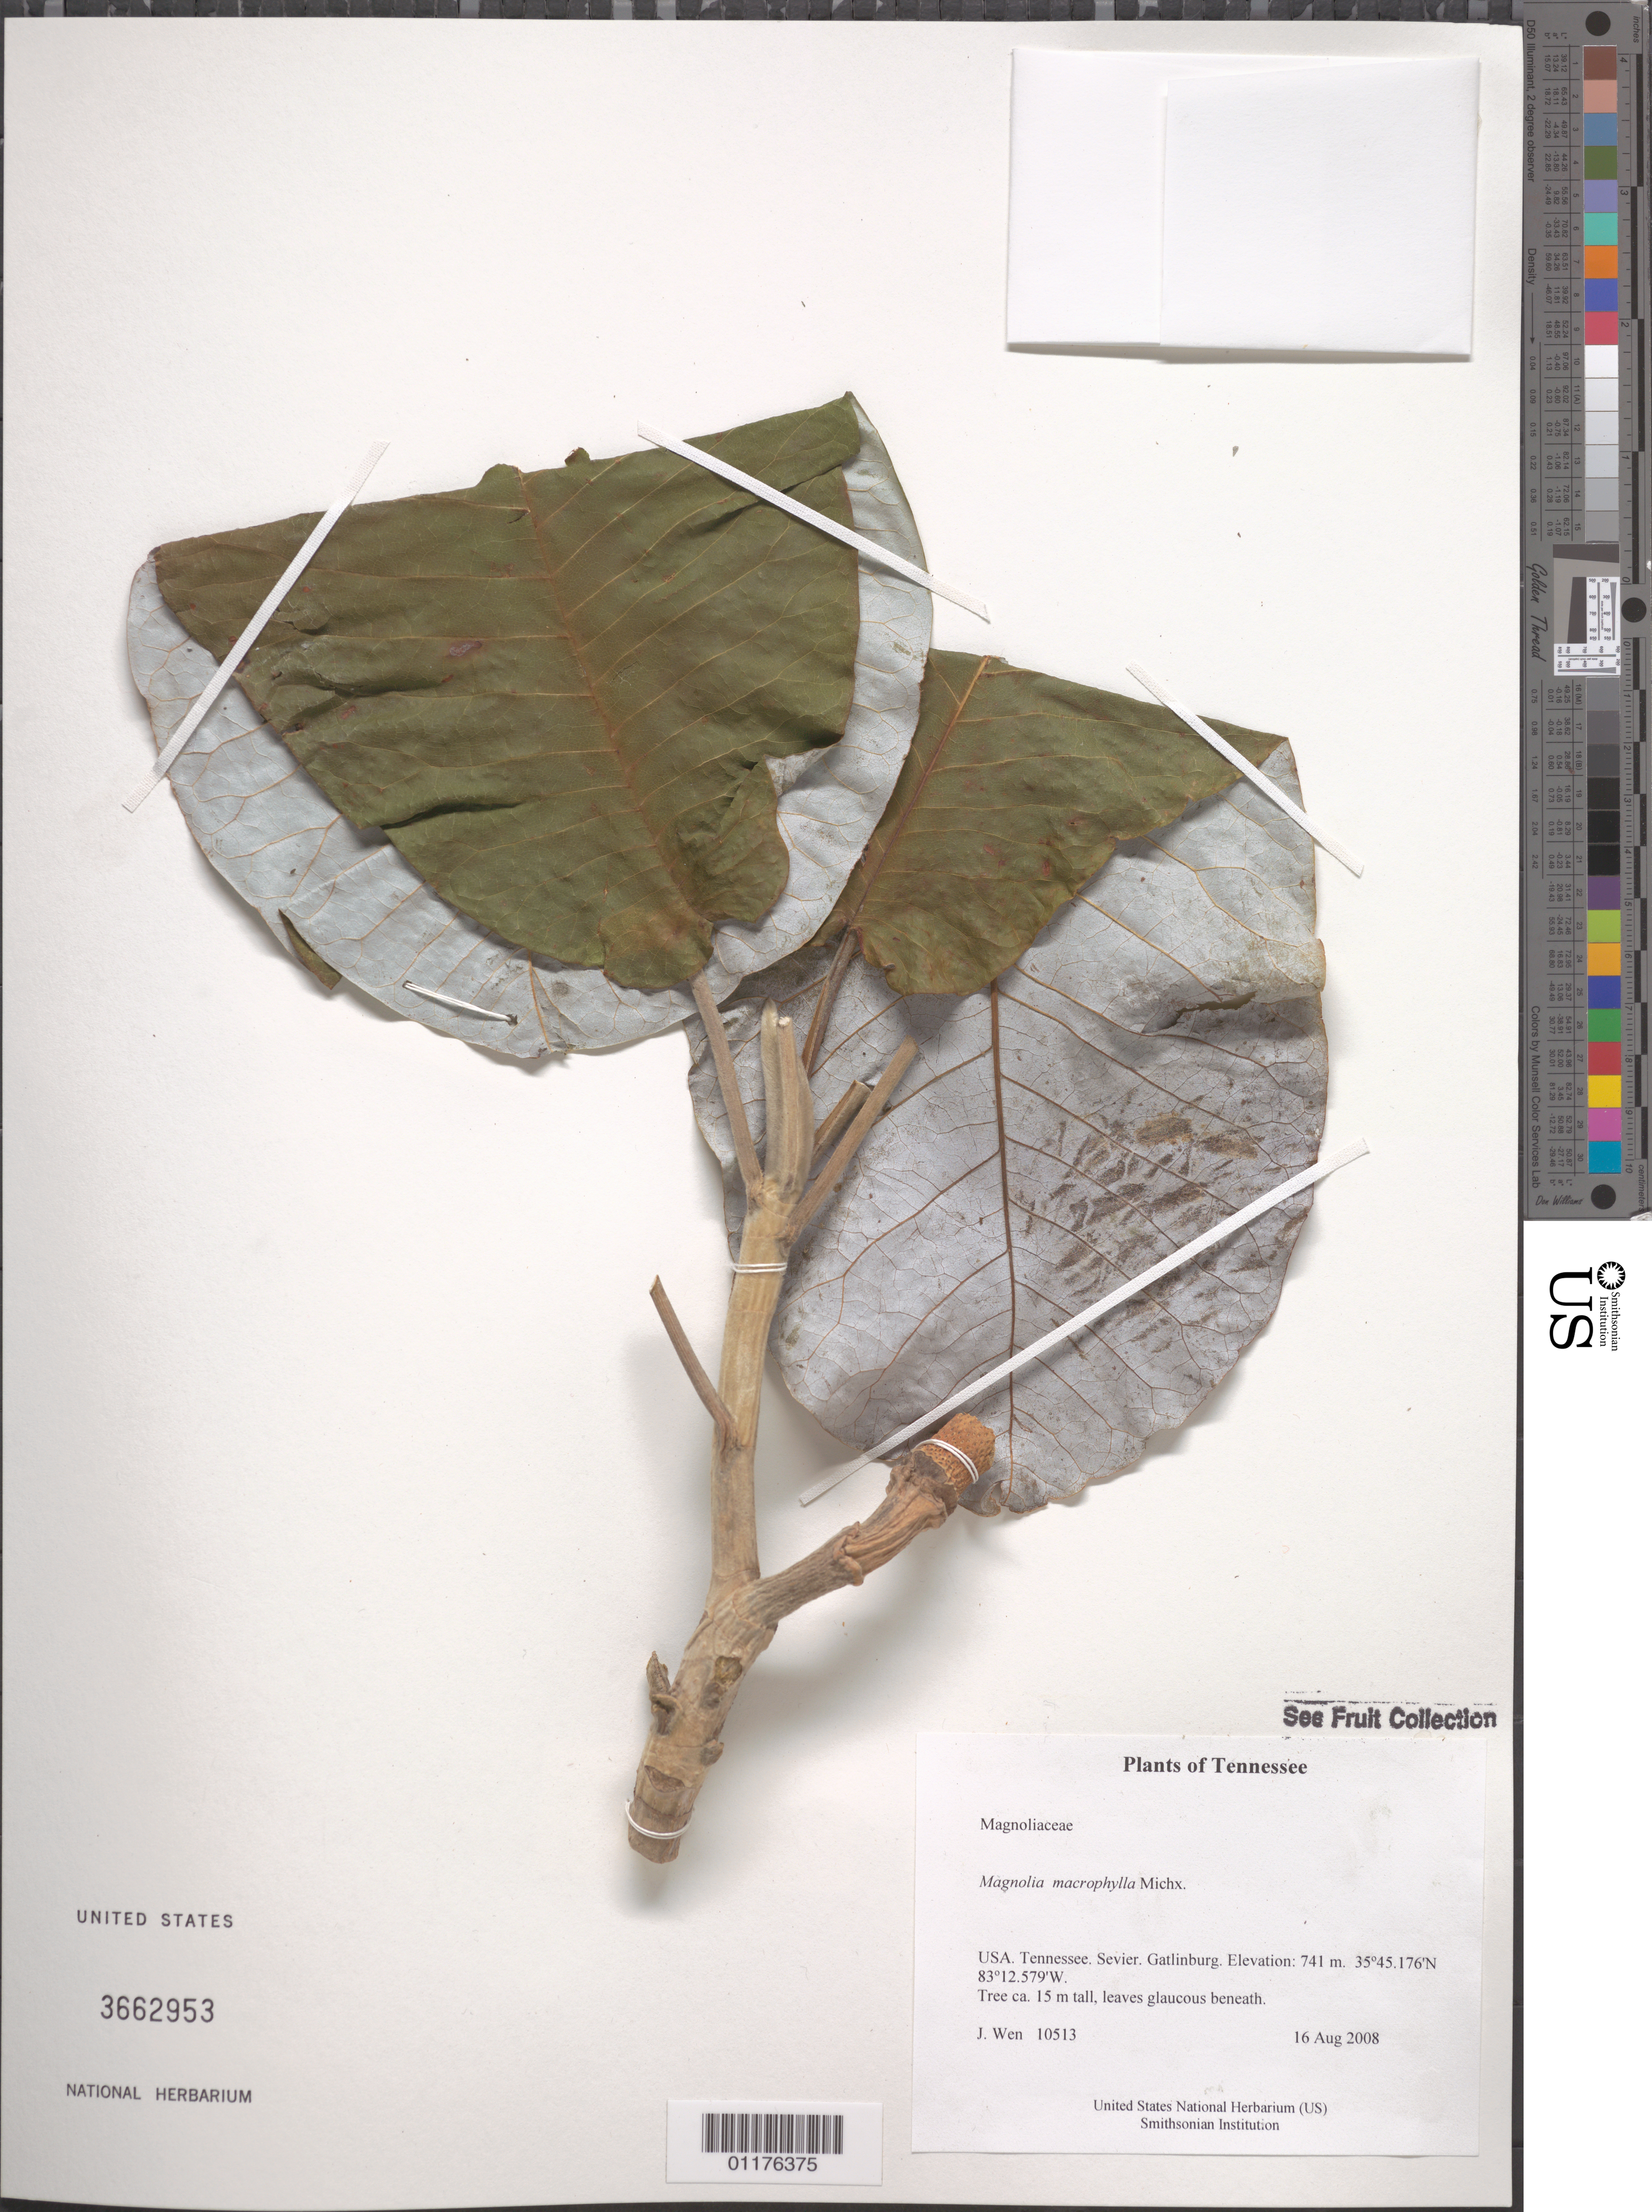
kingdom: Plantae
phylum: Tracheophyta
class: Magnoliopsida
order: Magnoliales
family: Magnoliaceae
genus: Magnolia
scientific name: Magnolia macrophylla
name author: Michx.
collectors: J. Wen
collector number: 10513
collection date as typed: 16 Aug 2008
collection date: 2008-08-16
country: United States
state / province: Tennessee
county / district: Sevier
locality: Gatlinburg.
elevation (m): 741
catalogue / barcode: US 3662953